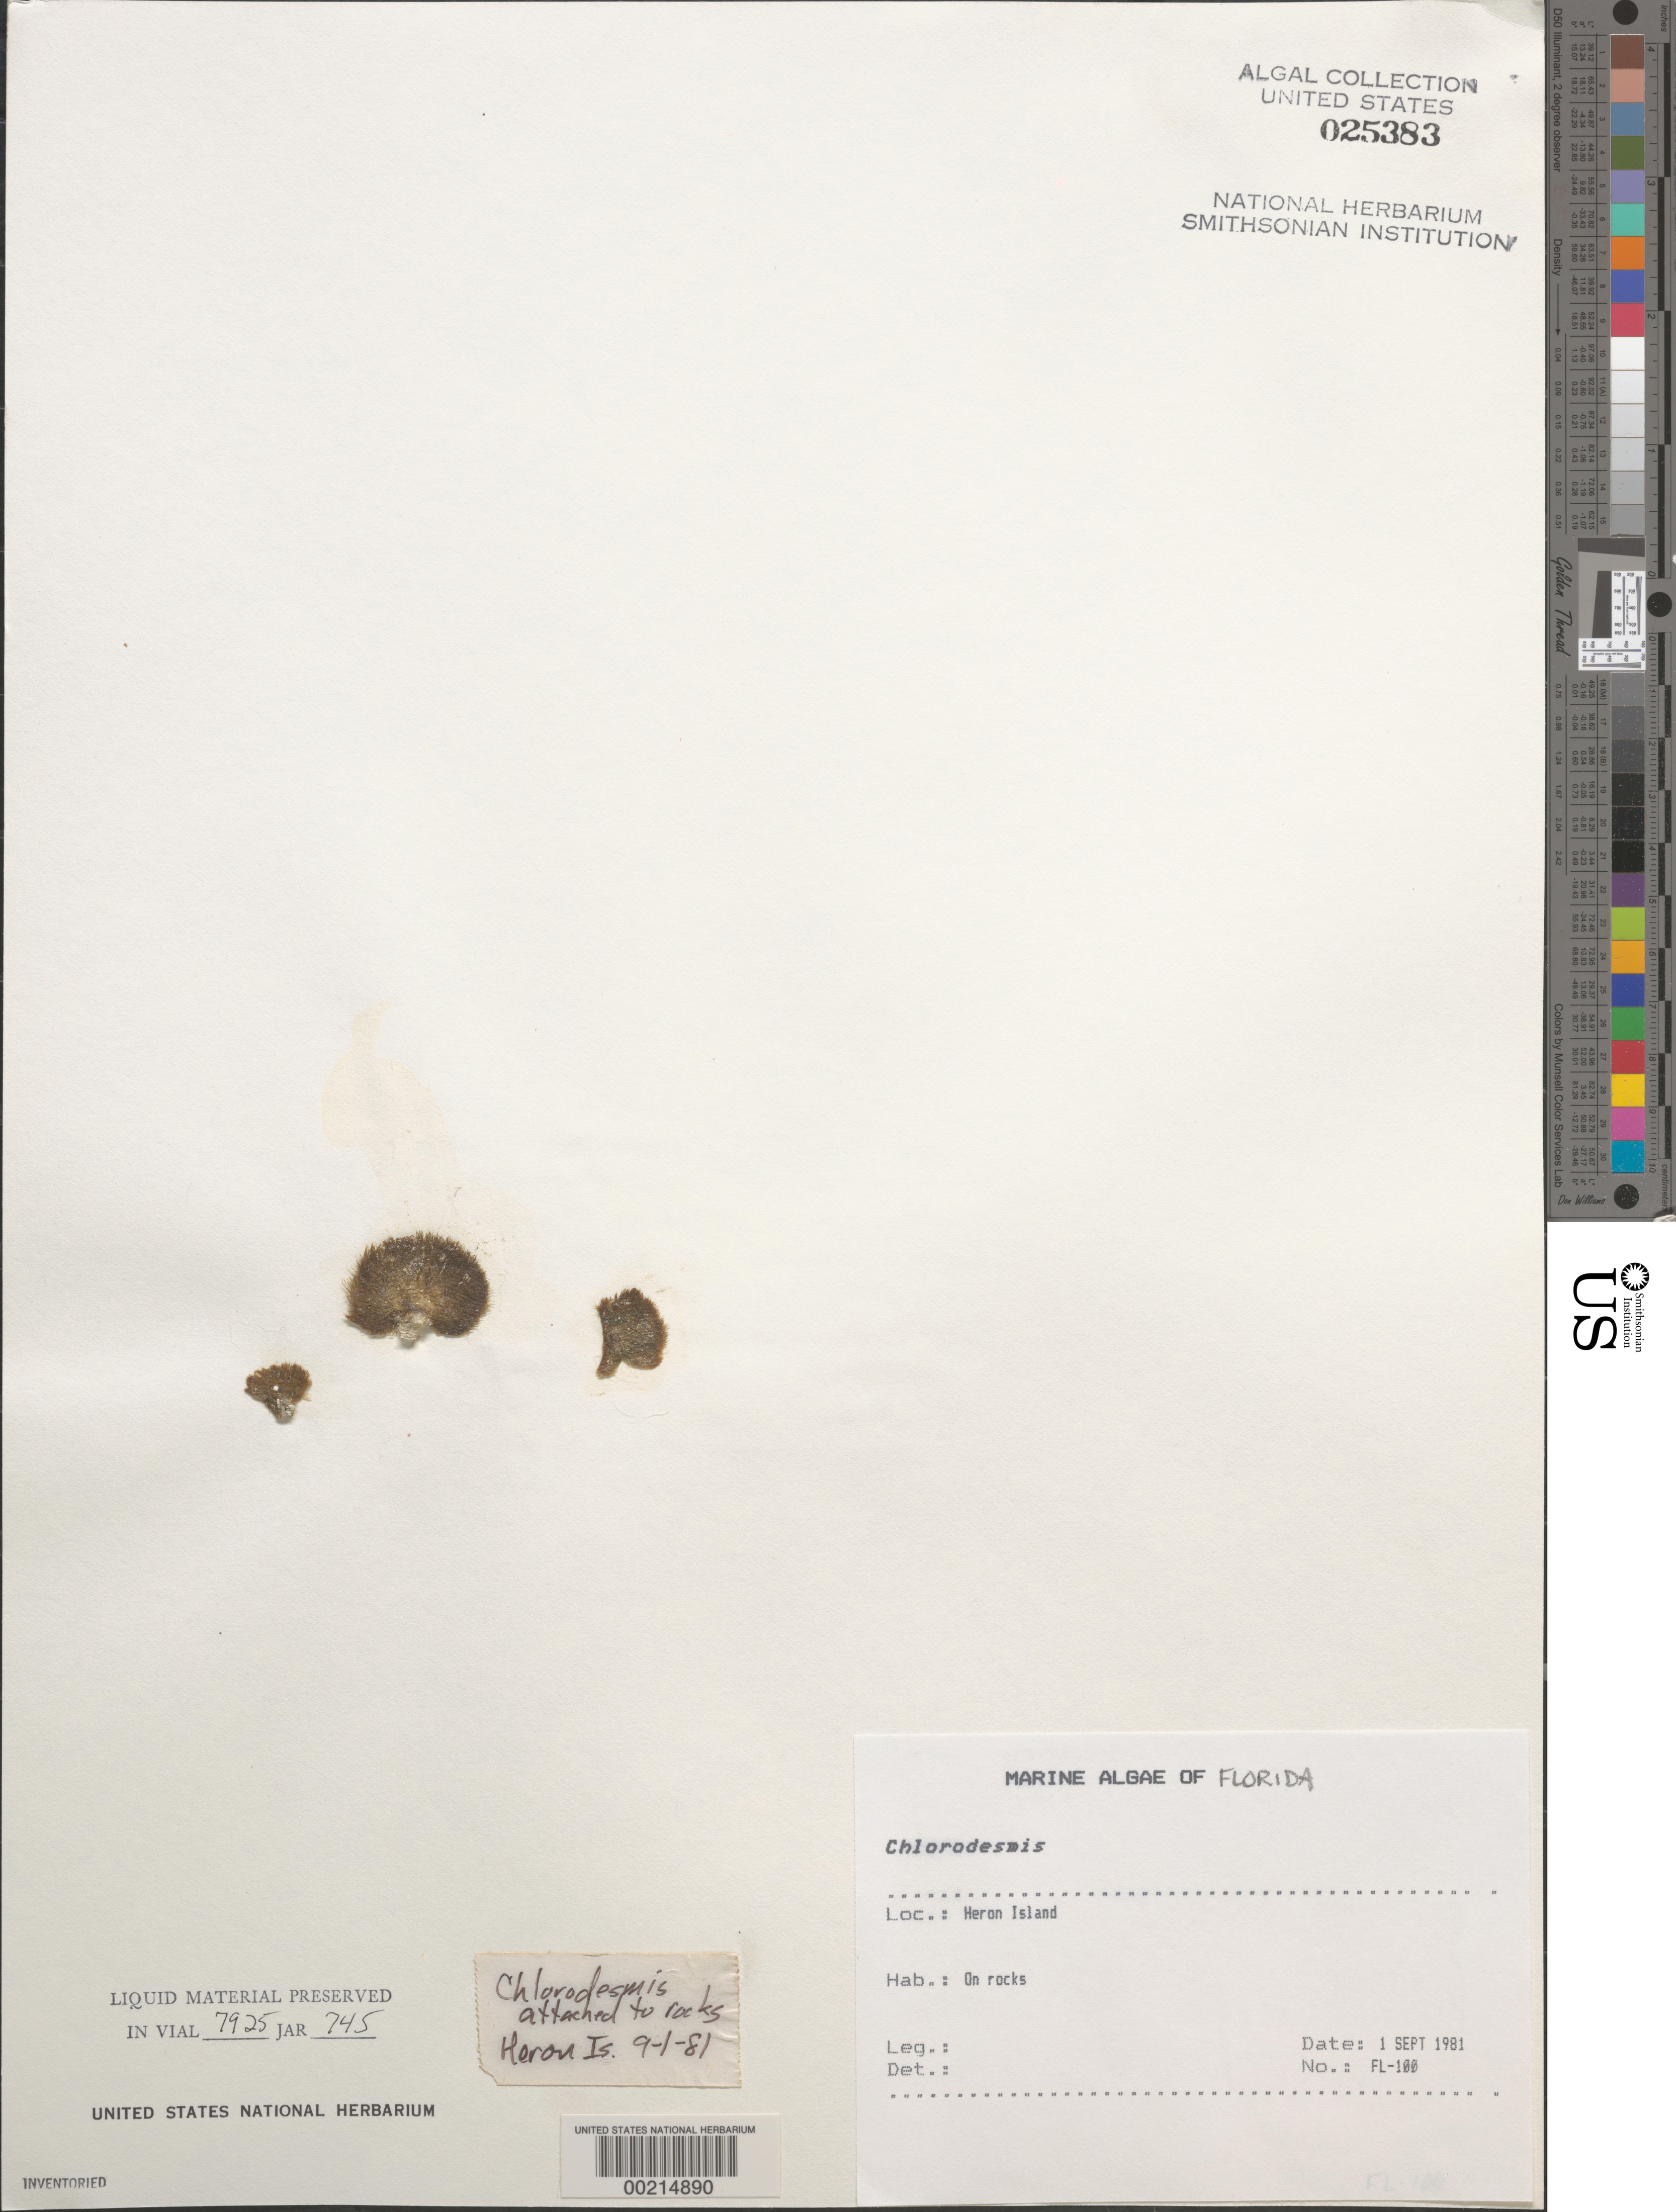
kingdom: Plantae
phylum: Chlorophyta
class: Ulvophyceae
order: Bryopsidales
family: Udoteaceae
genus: Chlorodesmis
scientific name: Chlorodesmis sp.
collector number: FL-100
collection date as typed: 01 Sep 1981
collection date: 1981-09-01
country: United States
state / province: Florida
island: Heron Island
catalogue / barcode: US 25383